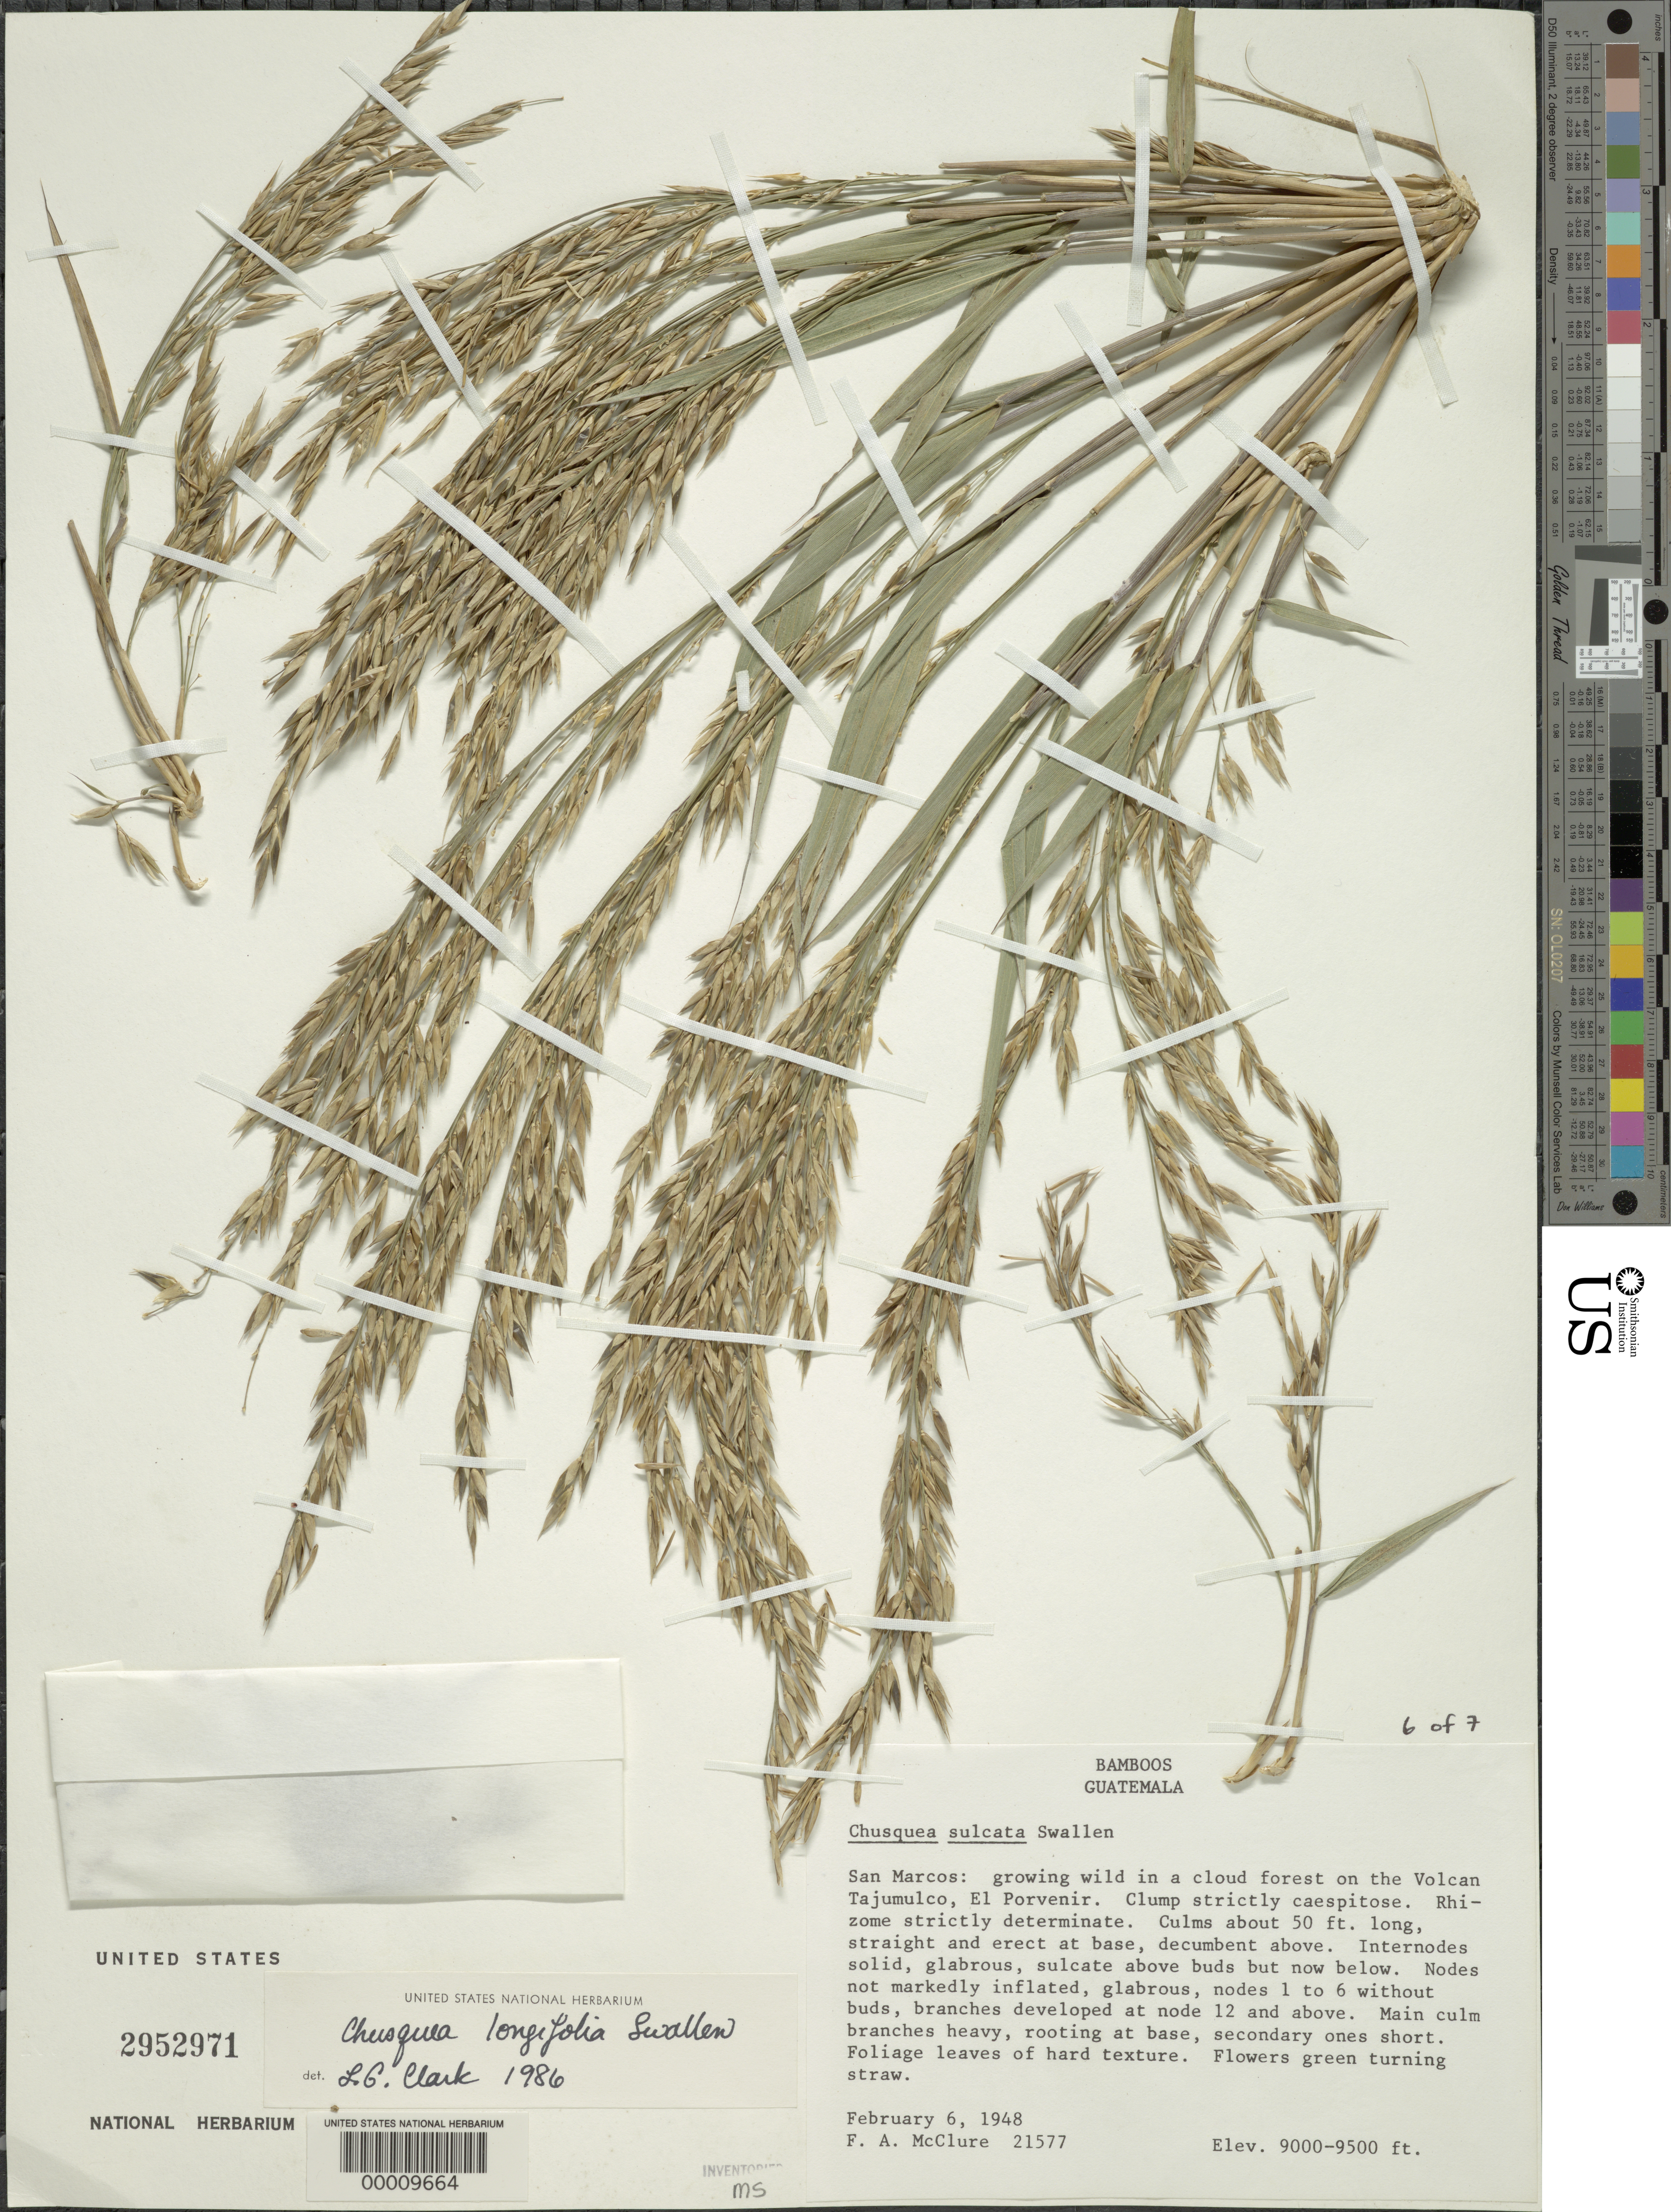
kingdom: Plantae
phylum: Tracheophyta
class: Liliopsida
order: Poales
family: Poaceae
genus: Chusquea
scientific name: Chusquea longifolia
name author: Swallen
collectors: F. A. McClure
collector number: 21577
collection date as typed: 06 Feb 1948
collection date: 1948-02-06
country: Guatemala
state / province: San Marcos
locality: Volcan Tajumulco, El Porvenir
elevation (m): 2745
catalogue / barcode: US 2952971